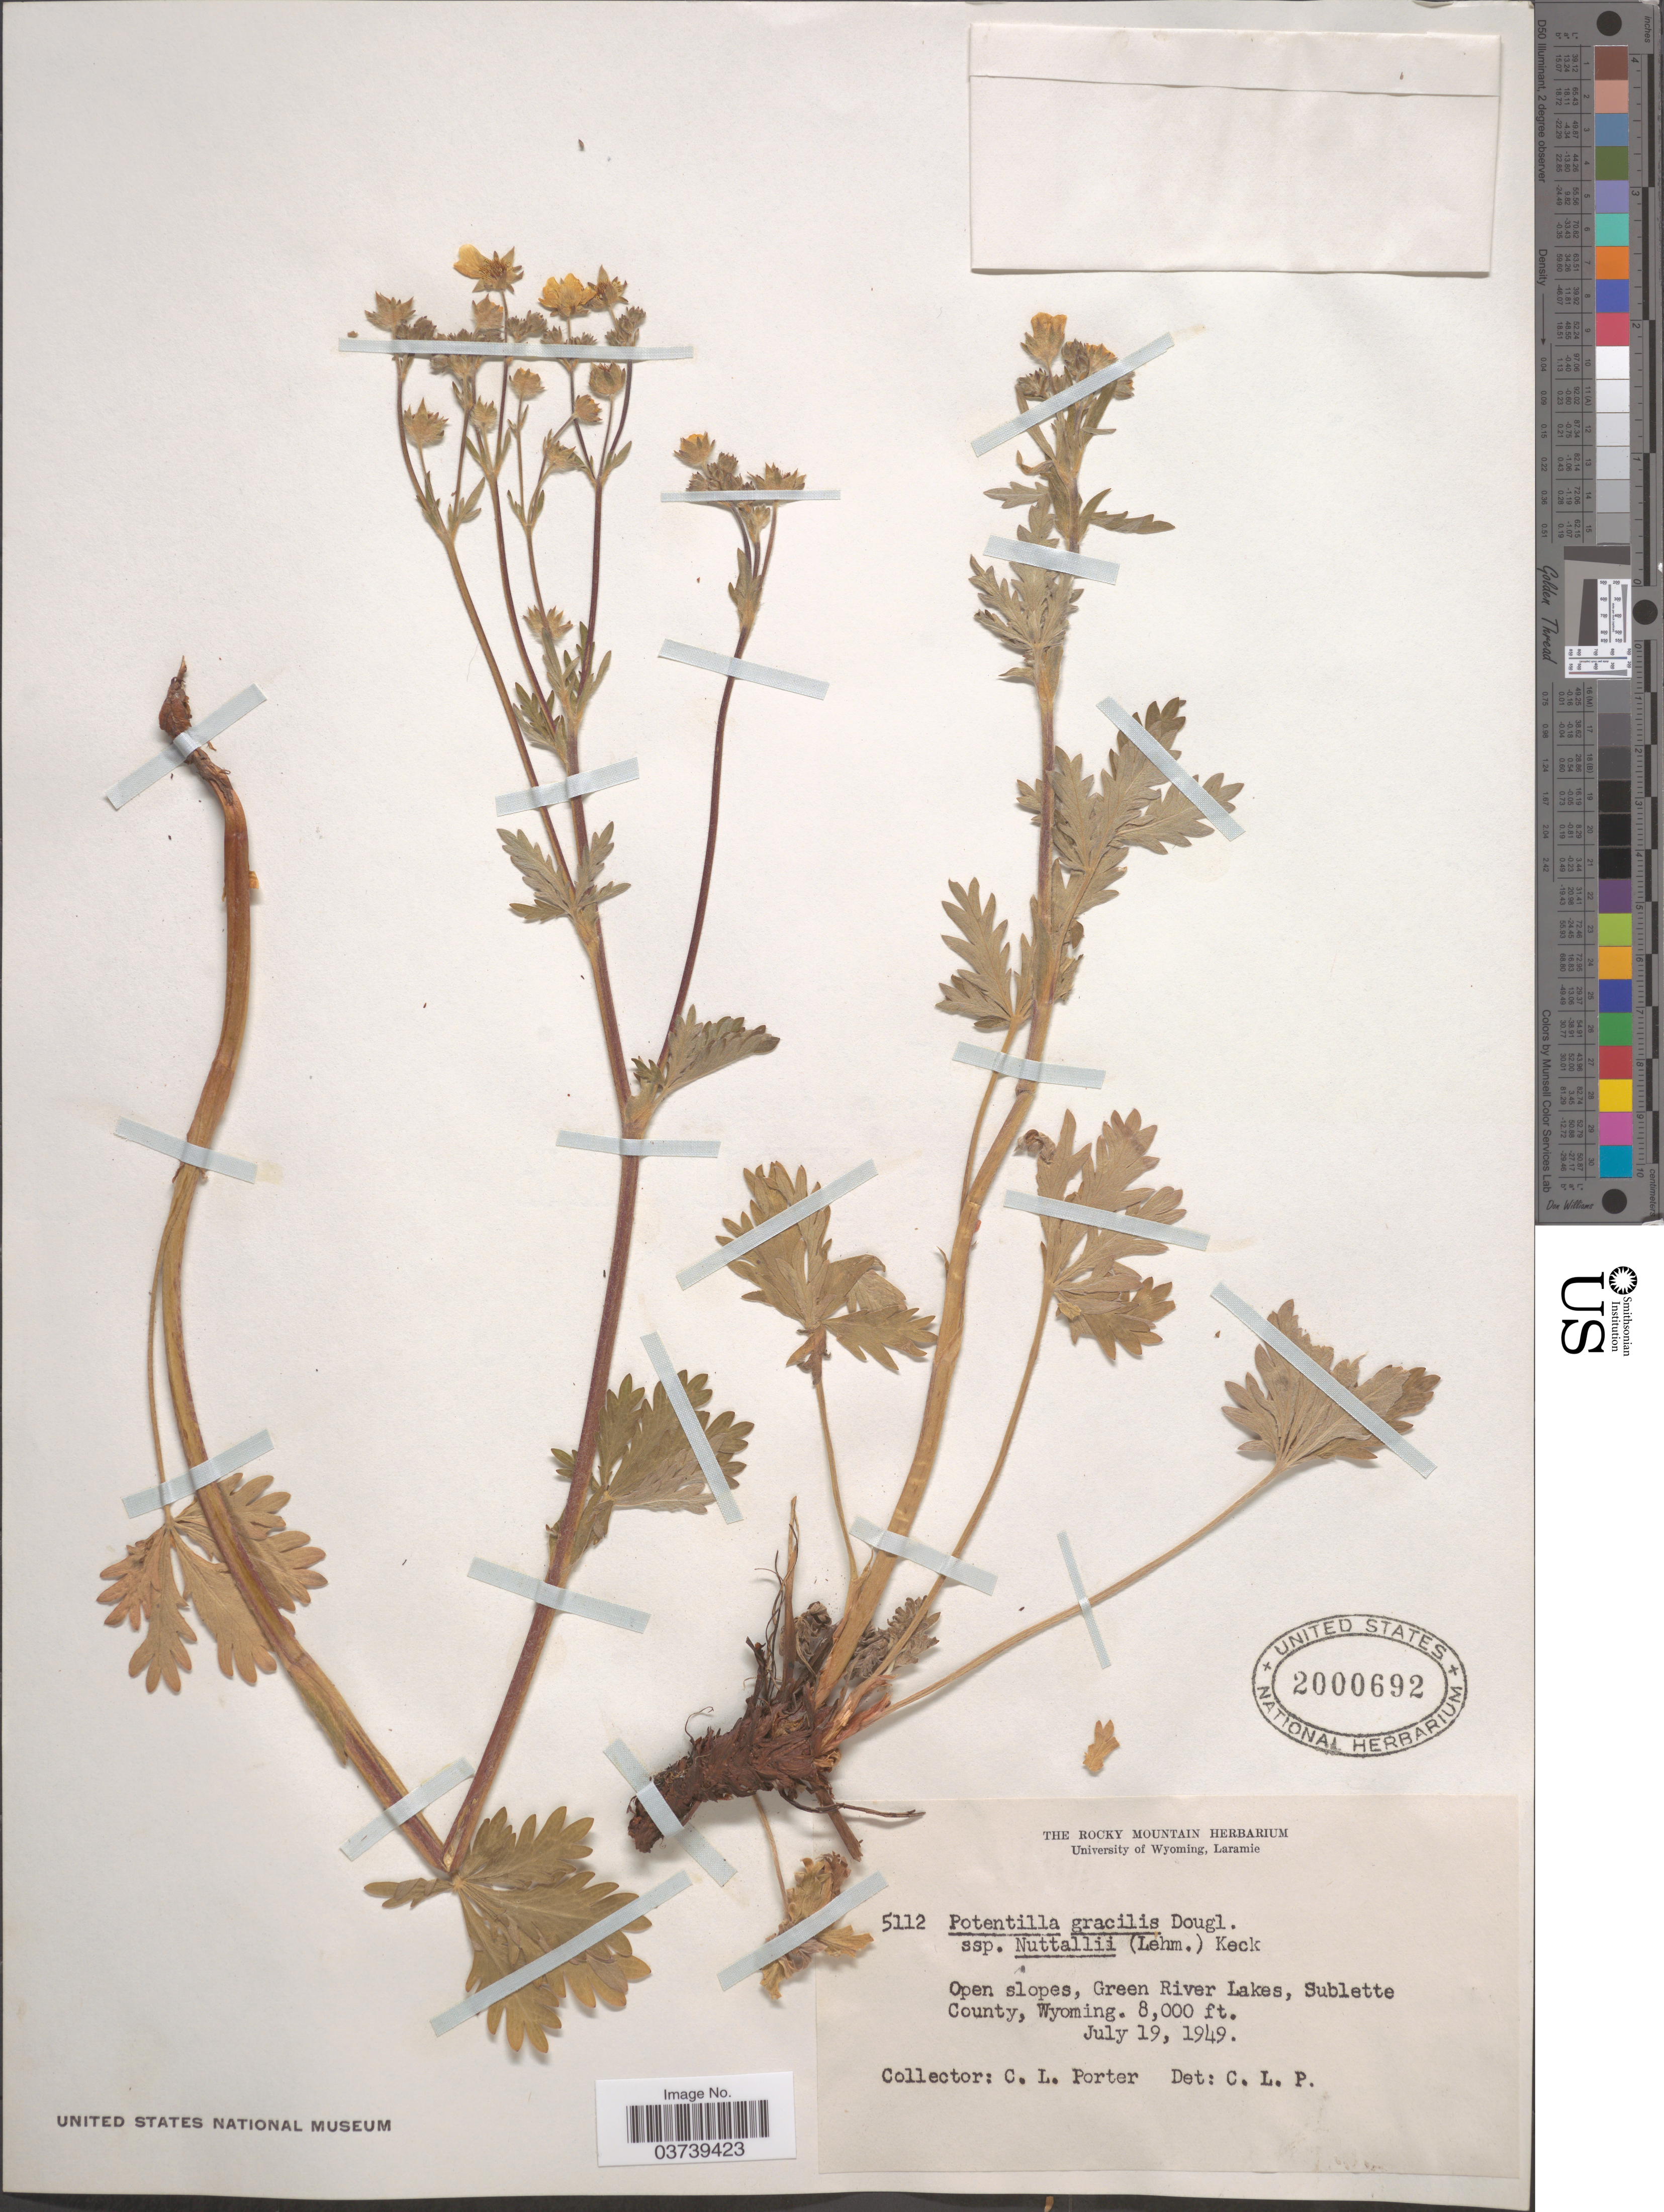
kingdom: Plantae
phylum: Tracheophyta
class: Magnoliopsida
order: Rosales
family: Rosaceae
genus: Potentilla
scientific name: Potentilla gracilis var. fastigiata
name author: (Nutt.) S. Watson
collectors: C. L. Porter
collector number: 5112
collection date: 1949-07-19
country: United States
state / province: Wyoming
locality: Green River Lakes, Sublette County.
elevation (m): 2438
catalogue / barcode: US 2000692